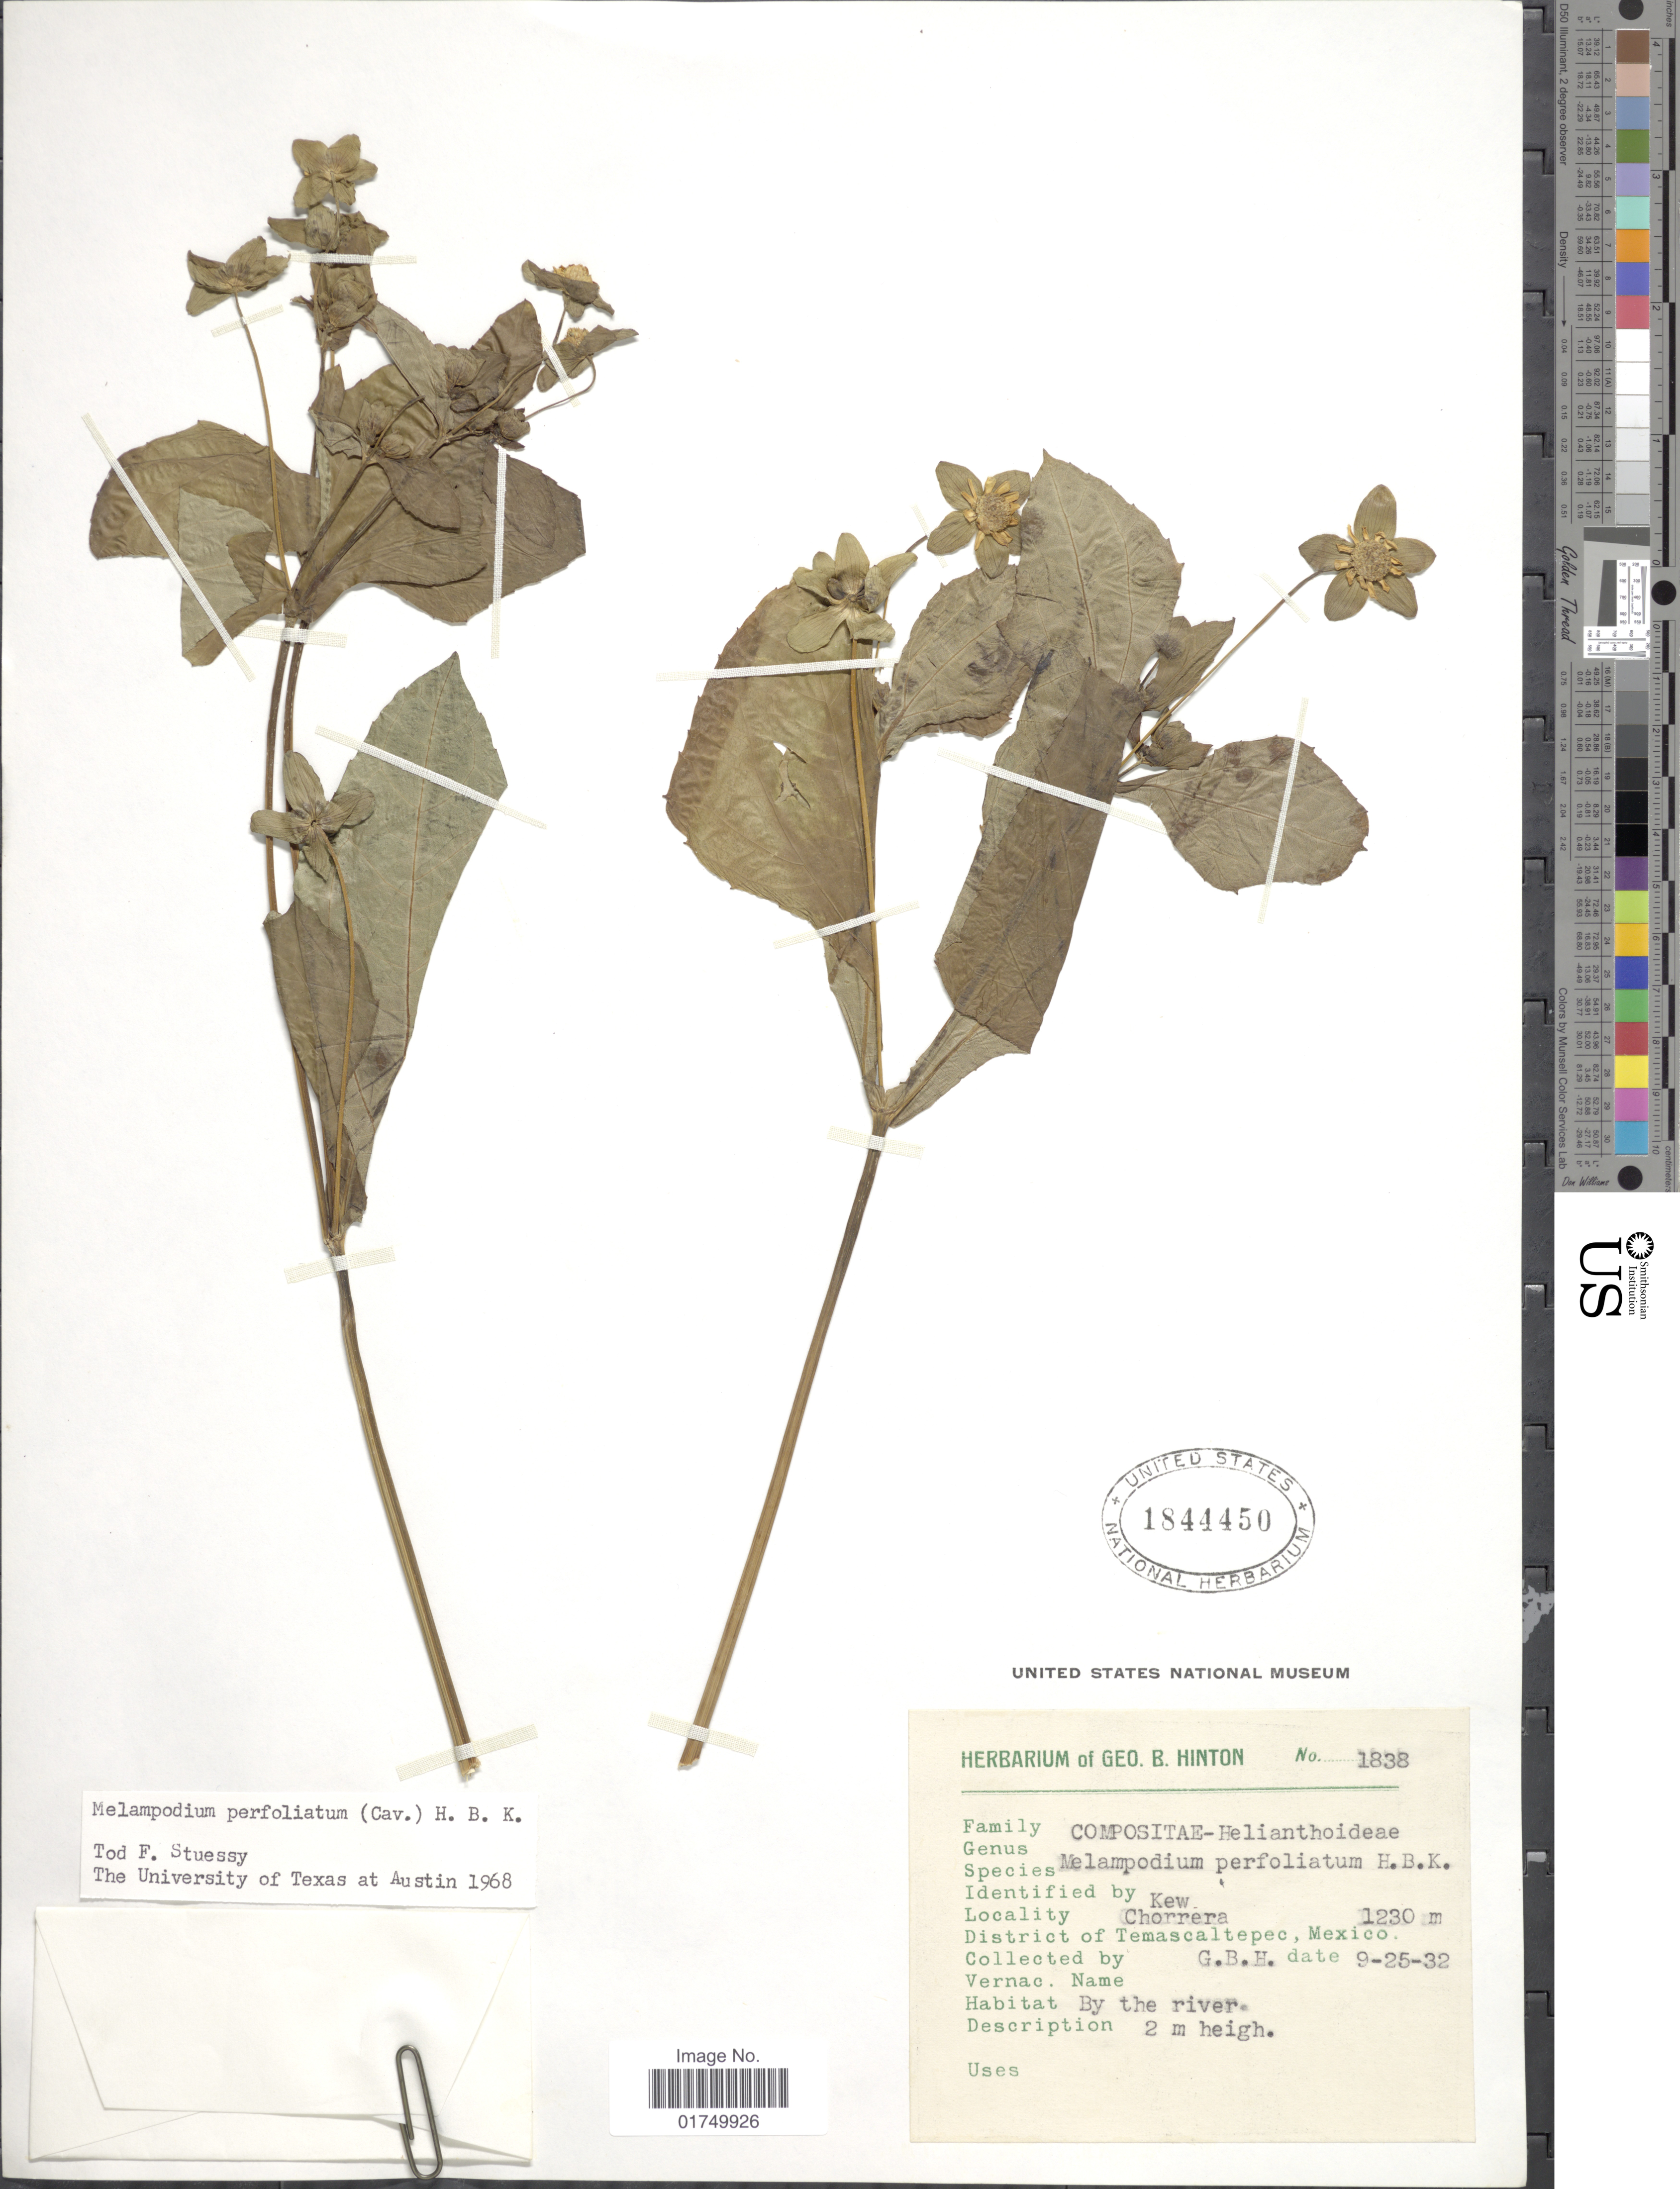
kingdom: Plantae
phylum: Tracheophyta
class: Magnoliopsida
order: Asterales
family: Asteraceae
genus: Melampodium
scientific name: Melampodium perfoliatum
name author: (Cav.) Kunth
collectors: G. B. Hinton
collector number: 1838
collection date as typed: Transcribed d/m/y: 25/9/32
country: Mexico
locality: Chorrera. District of Temascaltepec, Mexico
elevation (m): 1230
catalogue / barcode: US 1844450